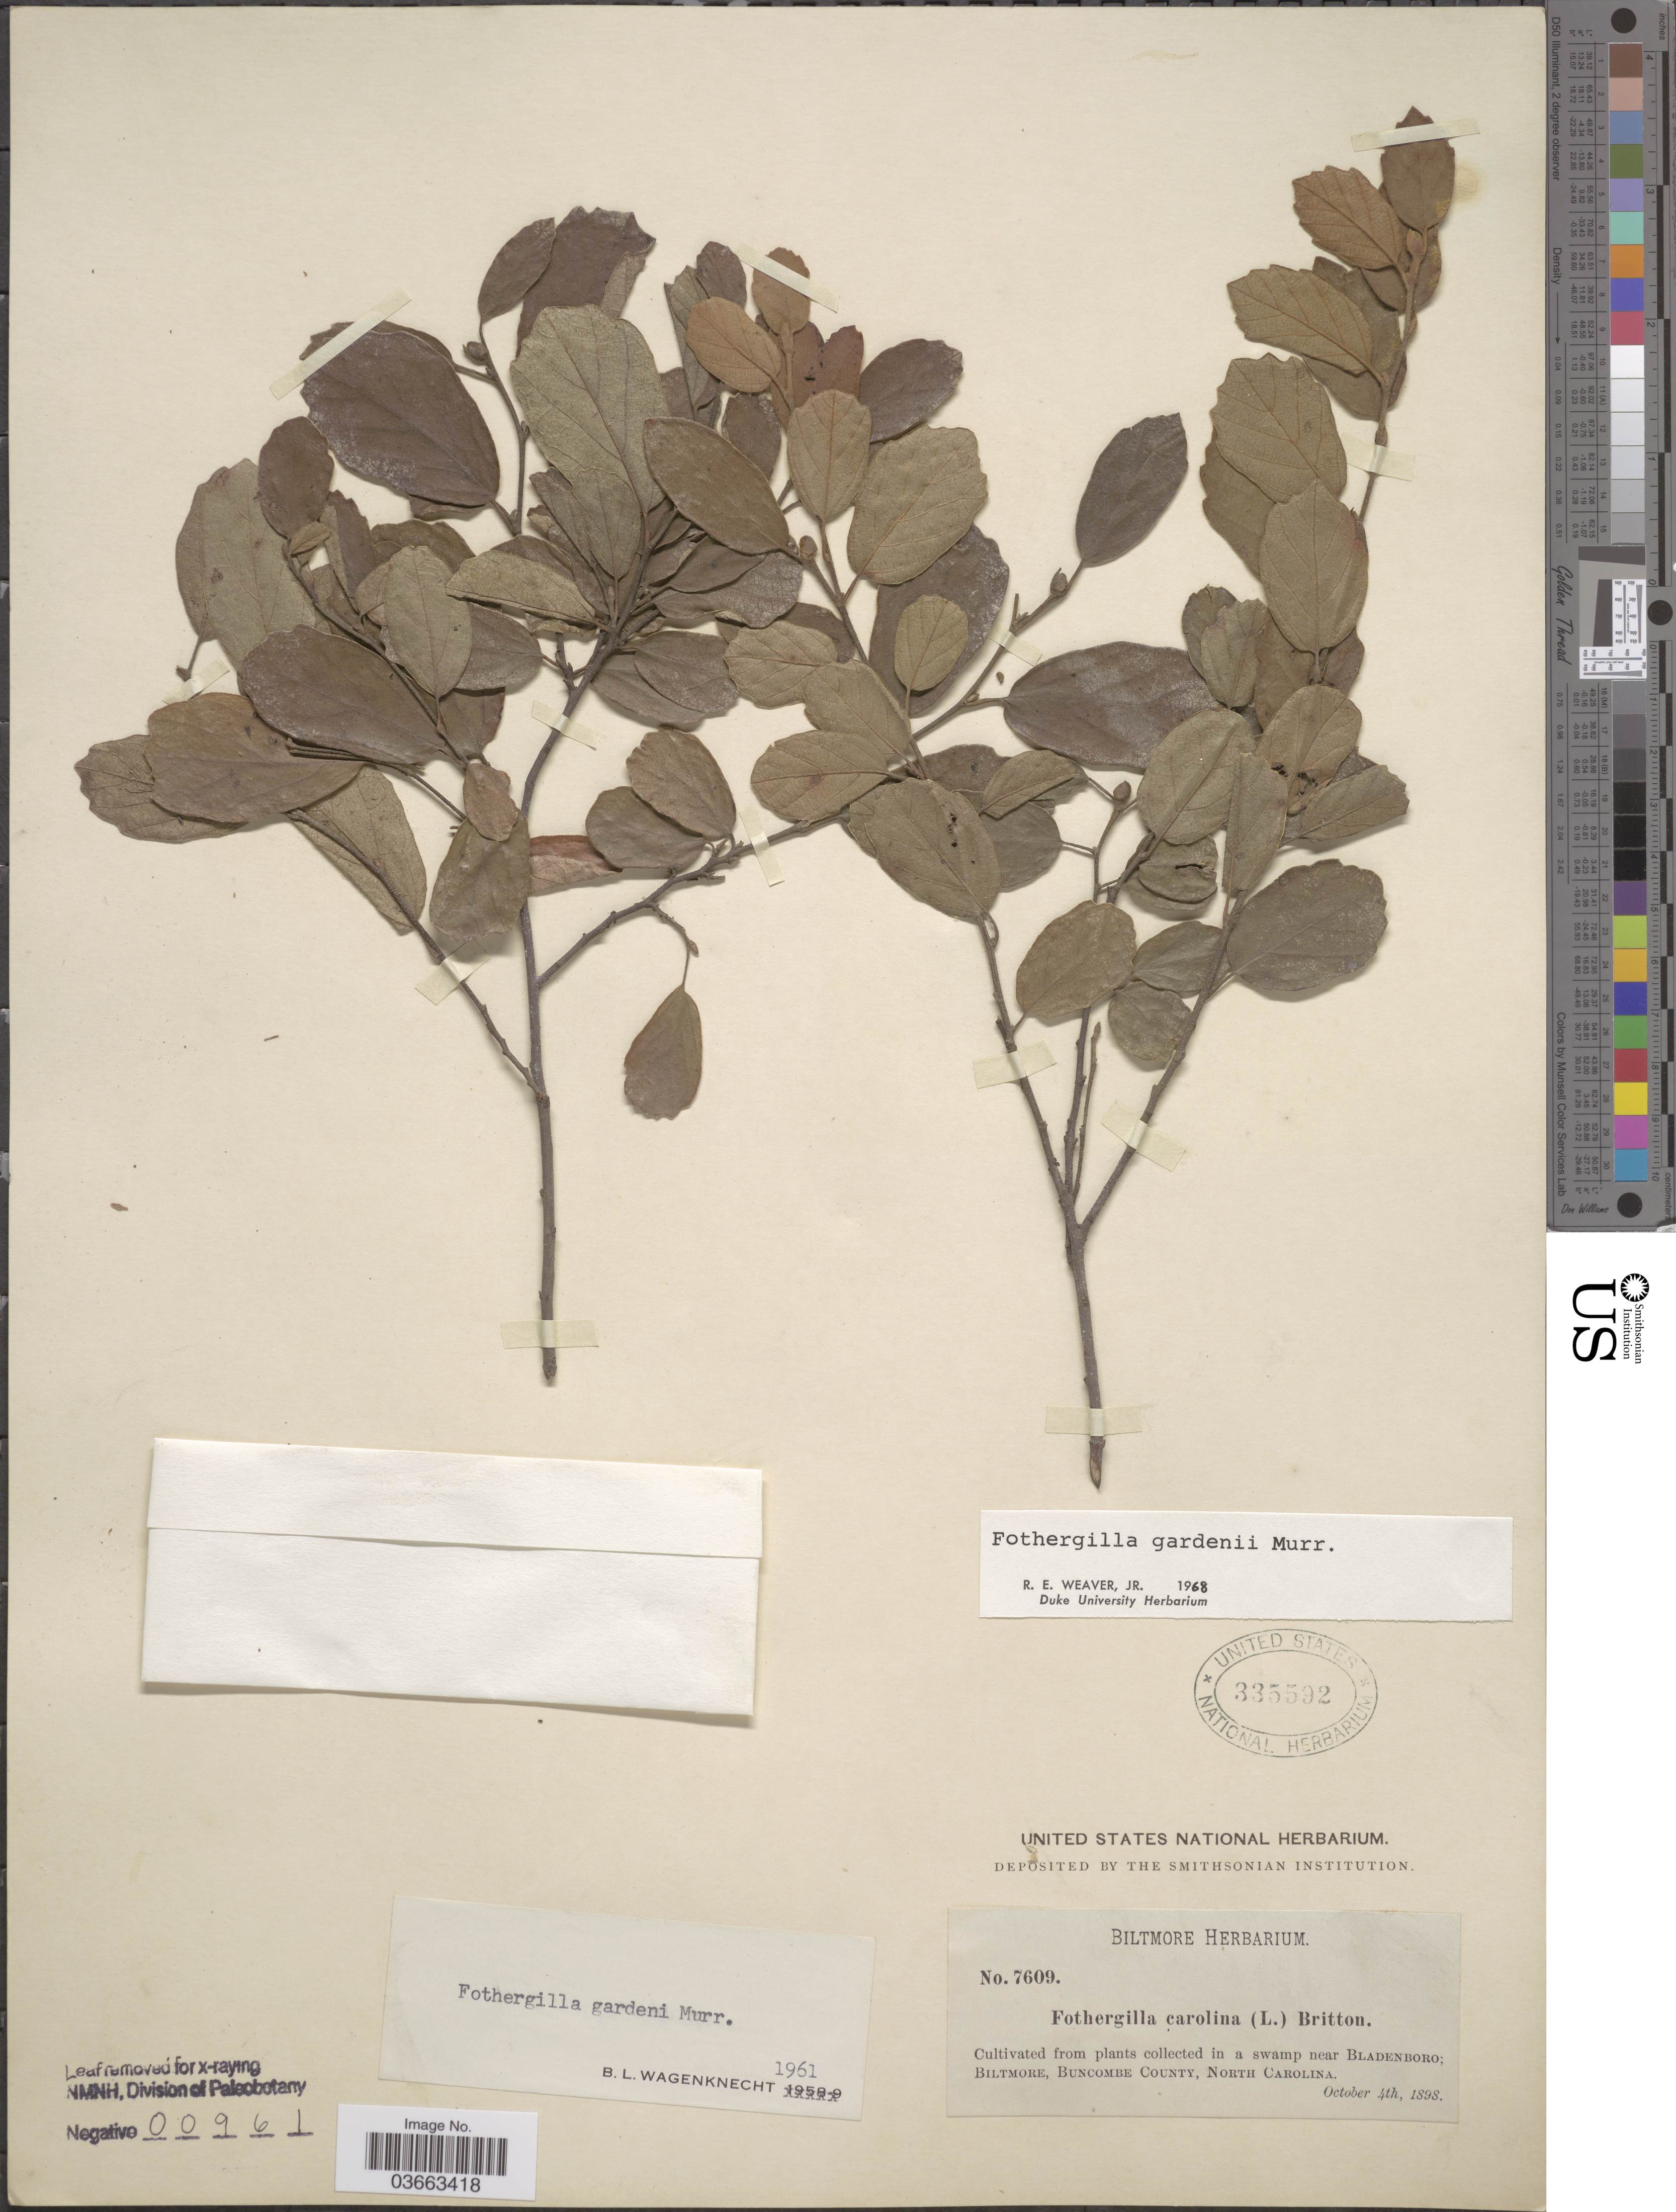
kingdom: Plantae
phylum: Tracheophyta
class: Magnoliopsida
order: Saxifragales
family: Hamamelidaceae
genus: Fothergilla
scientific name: Fothergilla gardenii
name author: L.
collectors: ex herb. Biltmore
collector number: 7609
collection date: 1898-10-04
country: United States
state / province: North Carolina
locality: Swamp near Bladenboro; Biltmore, Buncombe County.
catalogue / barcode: US 335592